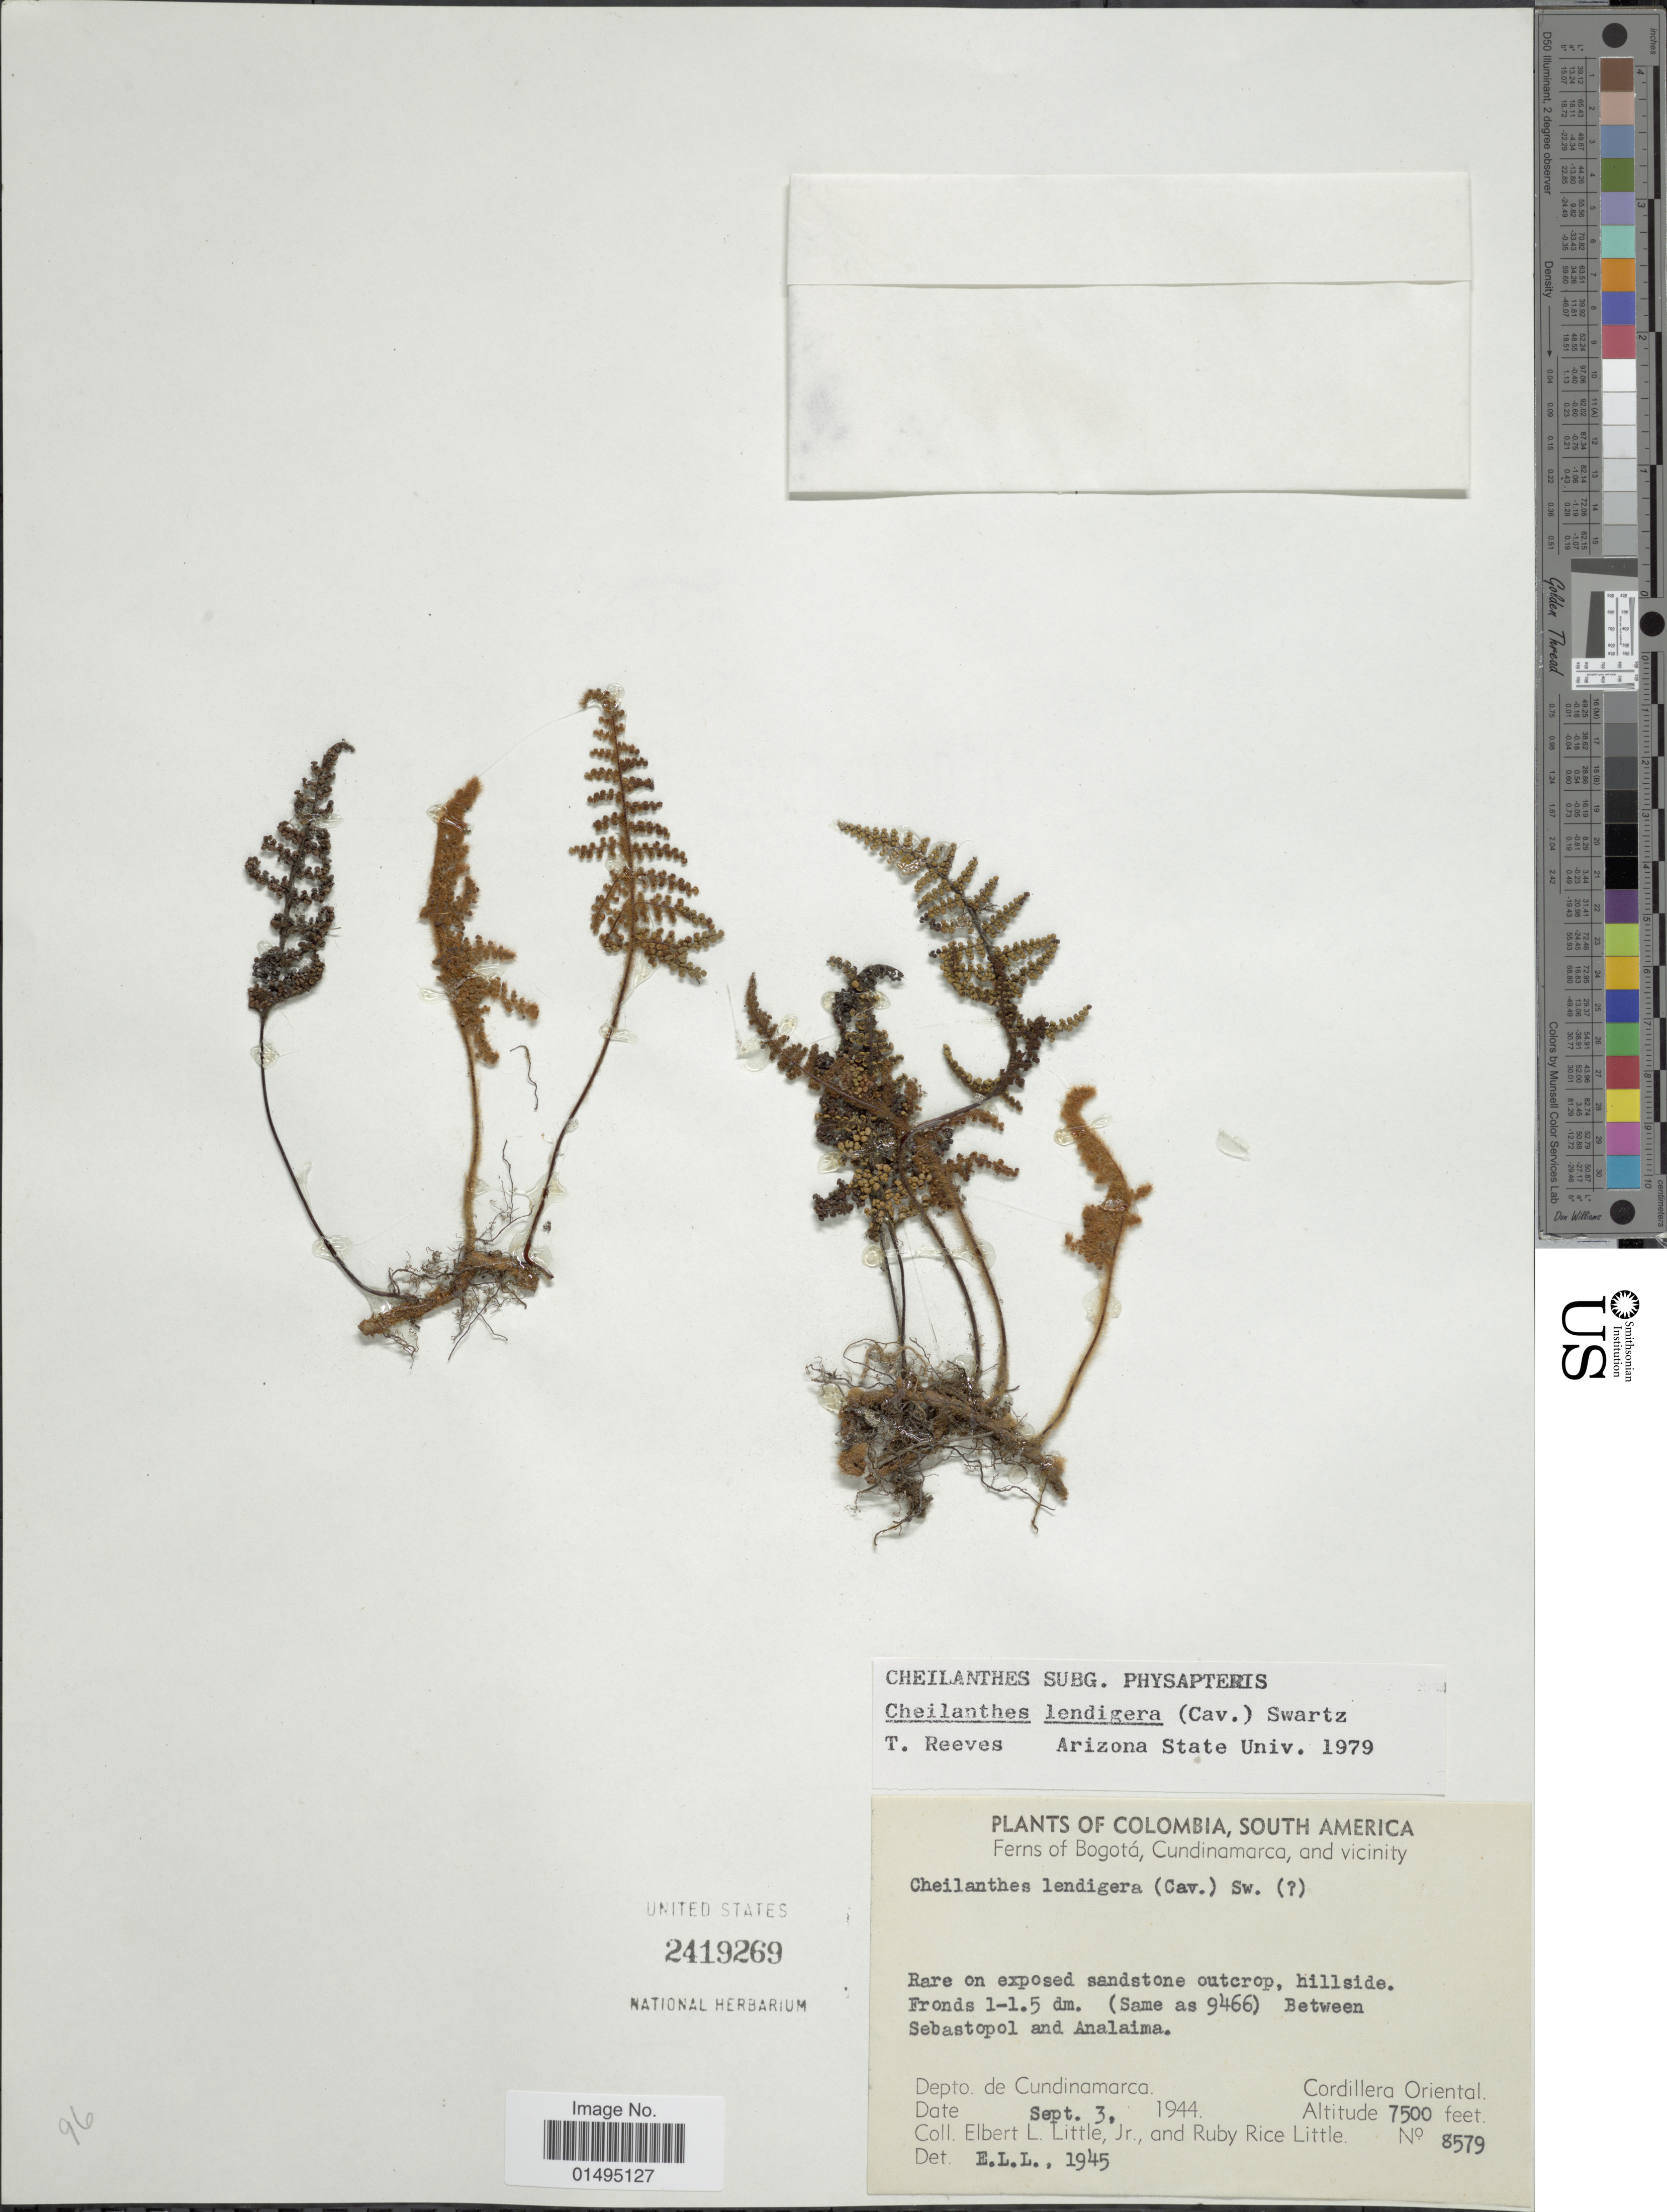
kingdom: Plantae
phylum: Tracheophyta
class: Polypodiopsida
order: Polypodiales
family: Pteridaceae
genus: Myriopteris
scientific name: Myriopteris lendigera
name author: (Cav.) J. Sm.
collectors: E. L. Little & R. R. Little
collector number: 8579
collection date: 1944-09-03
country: Colombia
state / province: Cundinamarca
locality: Depto. de Cundinamarca, Cordillera Oriental, Ferns of Bogota, Cundinamarca, and vicinity, between Sebastopol and Analaima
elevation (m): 2286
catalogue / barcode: US 2419269